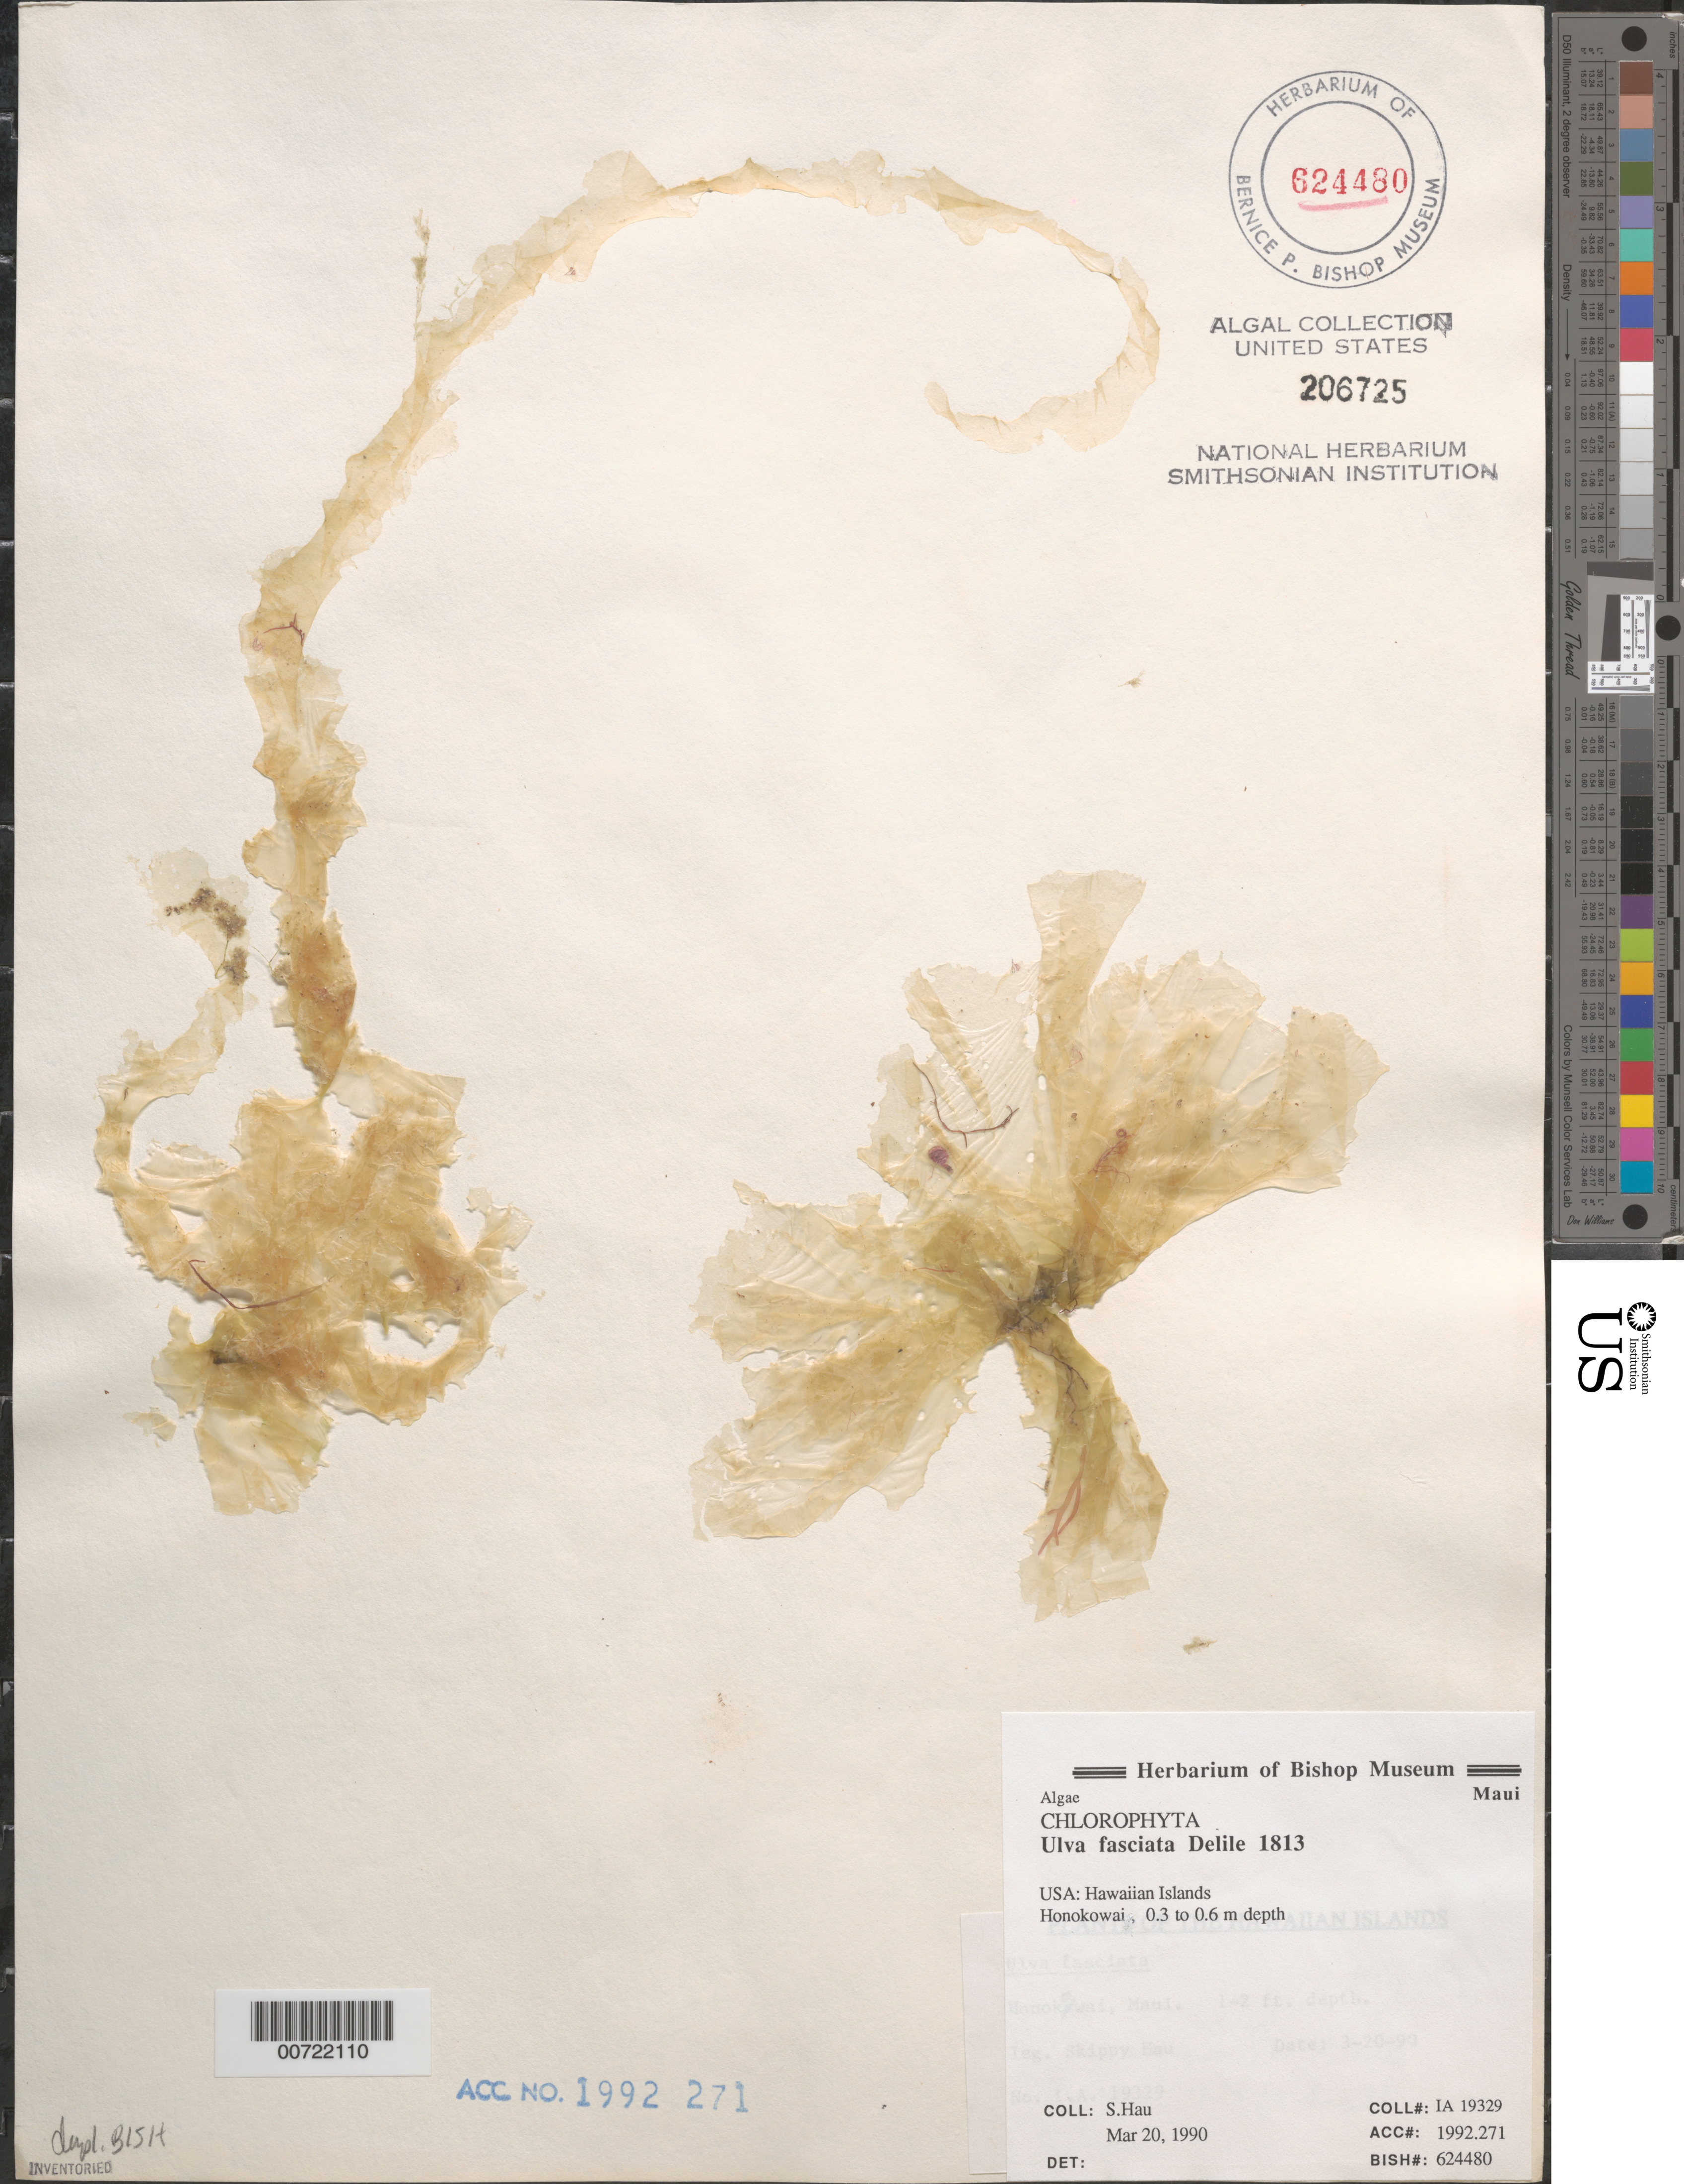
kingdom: Plantae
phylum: Chlorophyta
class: Ulvophyceae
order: Ulvales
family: Ulvaceae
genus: Ulva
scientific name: Ulva lactuca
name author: L.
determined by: Algae name updating Project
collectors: S. Hau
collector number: IAA 19329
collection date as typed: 20 Mar 1990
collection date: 1990-03-20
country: United States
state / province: Hawaii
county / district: Maui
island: Maui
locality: Honokowai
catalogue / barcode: US 206725